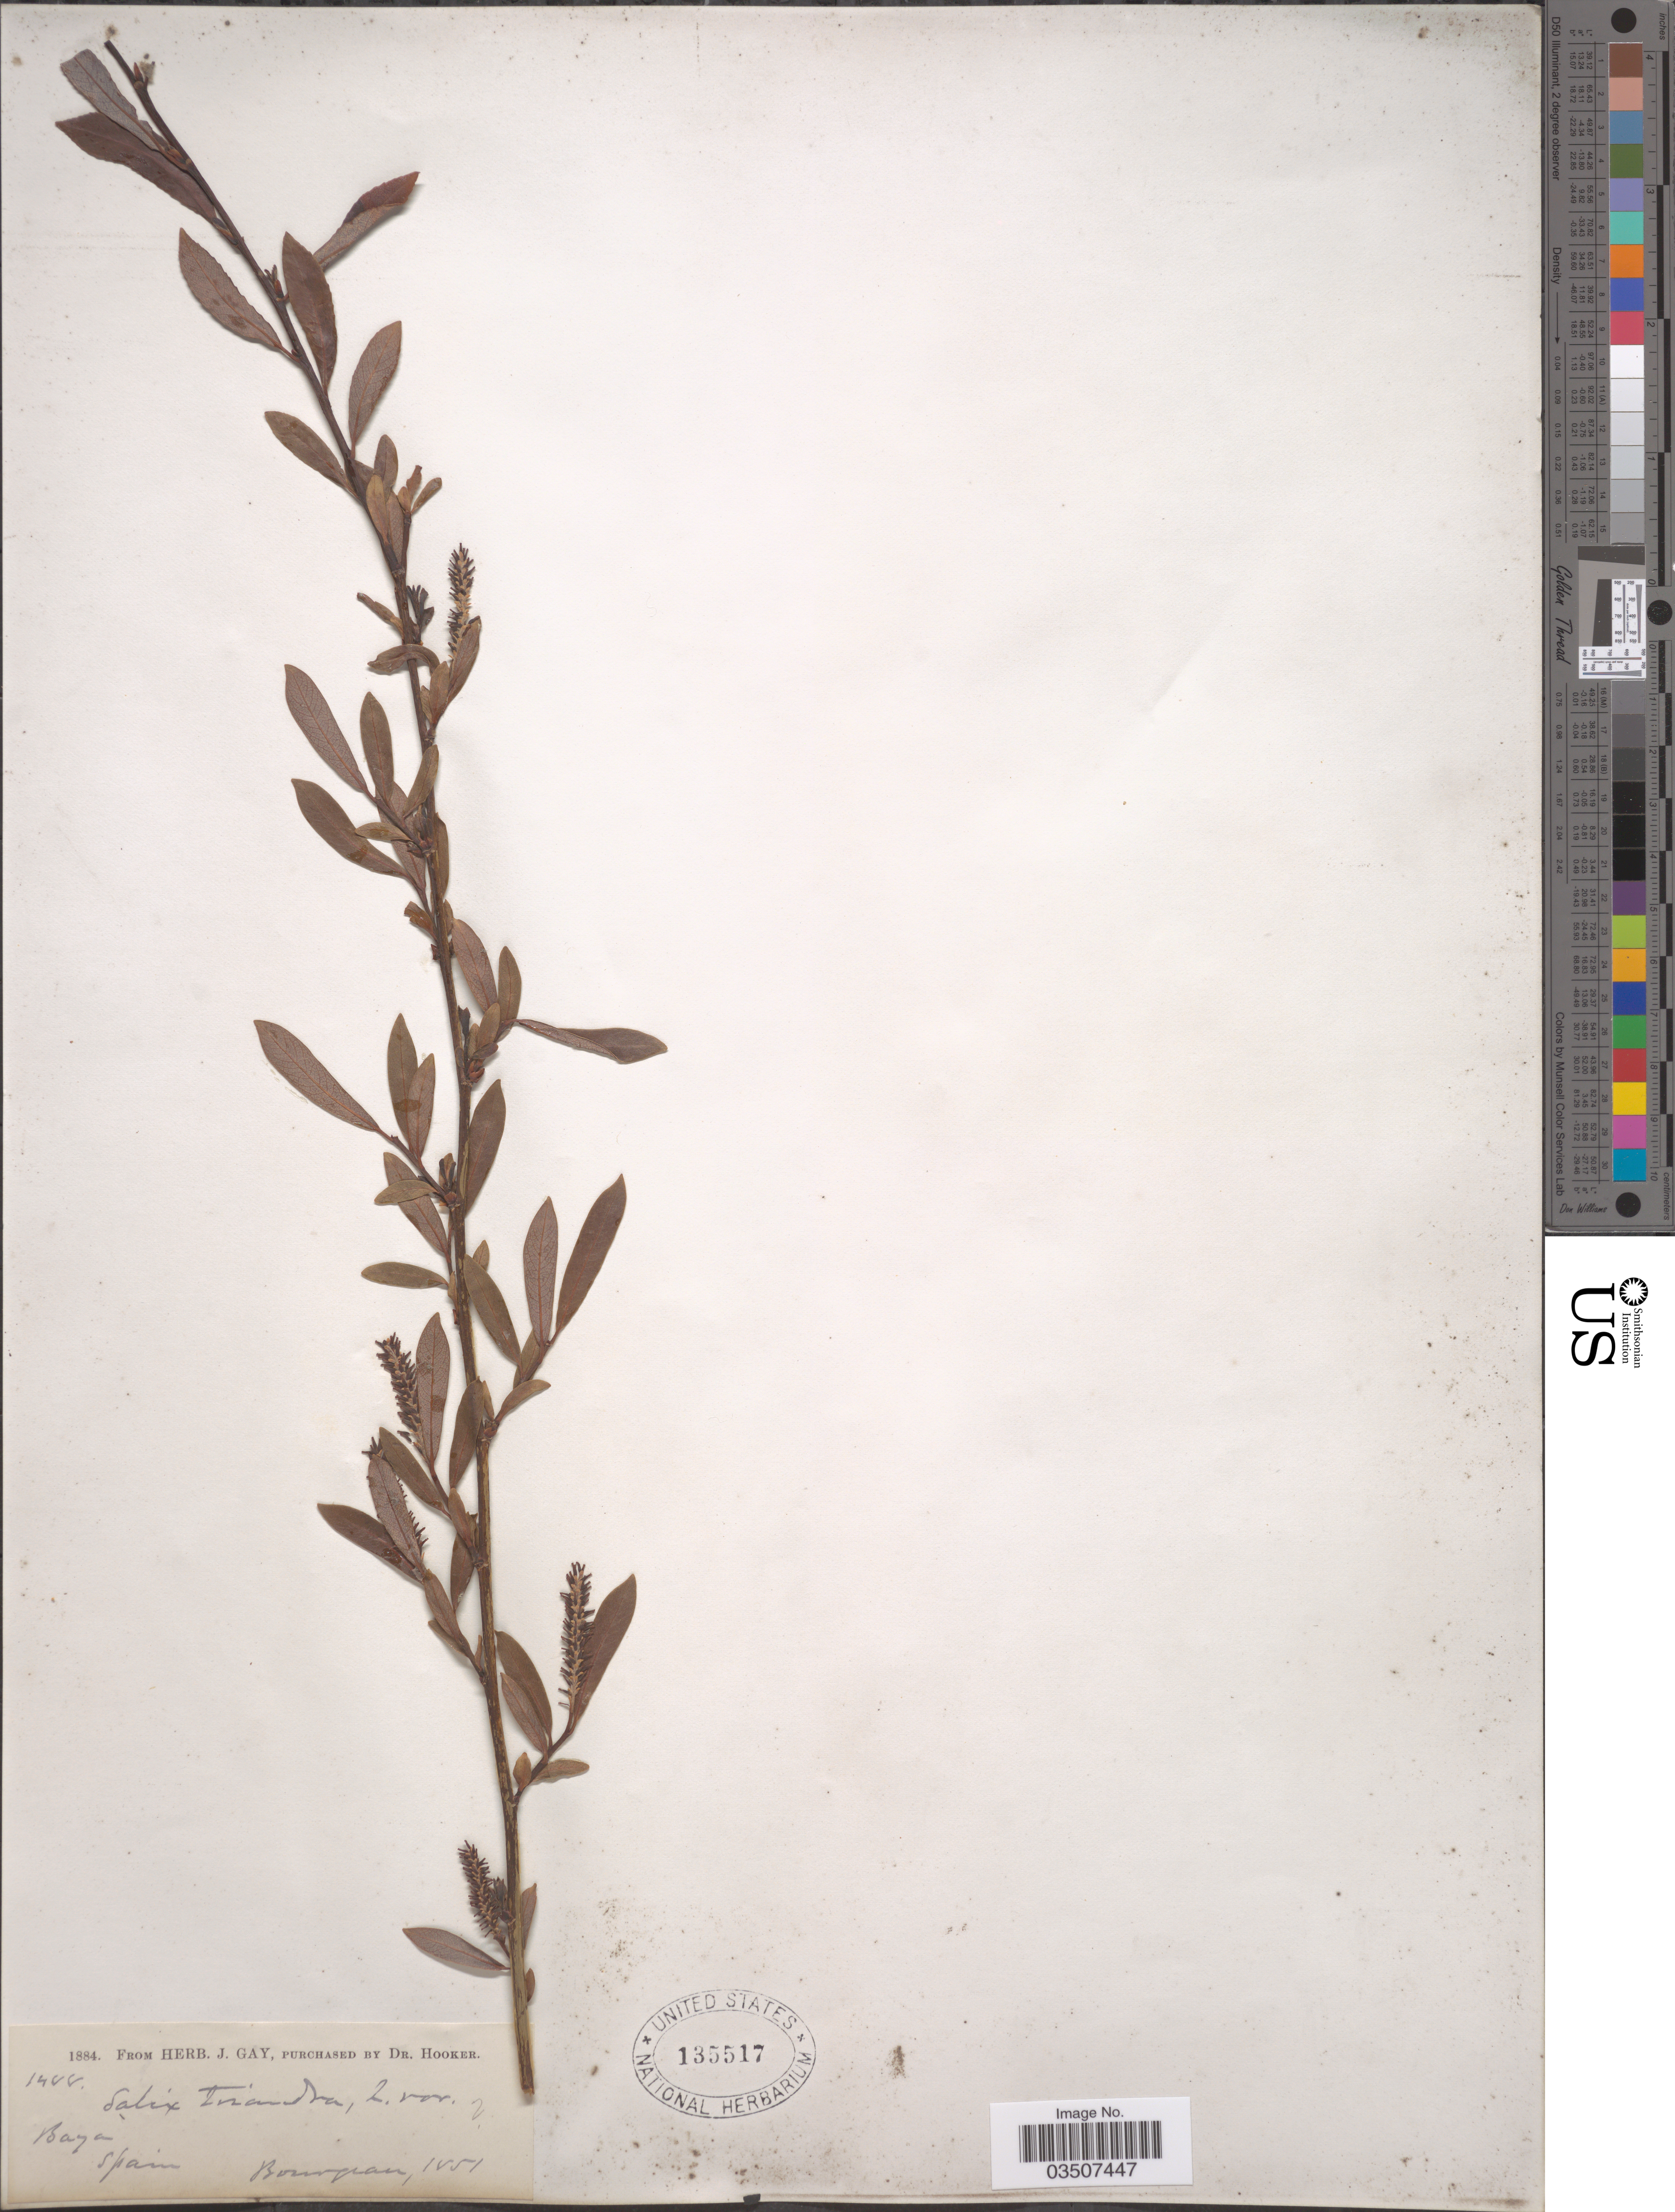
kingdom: Plantae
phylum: Tracheophyta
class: Magnoliopsida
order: Malpighiales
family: Salicaceae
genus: Salix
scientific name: Salix triandra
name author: L.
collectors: Bourgeau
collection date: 1851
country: Spain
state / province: Galicia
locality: Baya [interpreted].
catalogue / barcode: US 135517